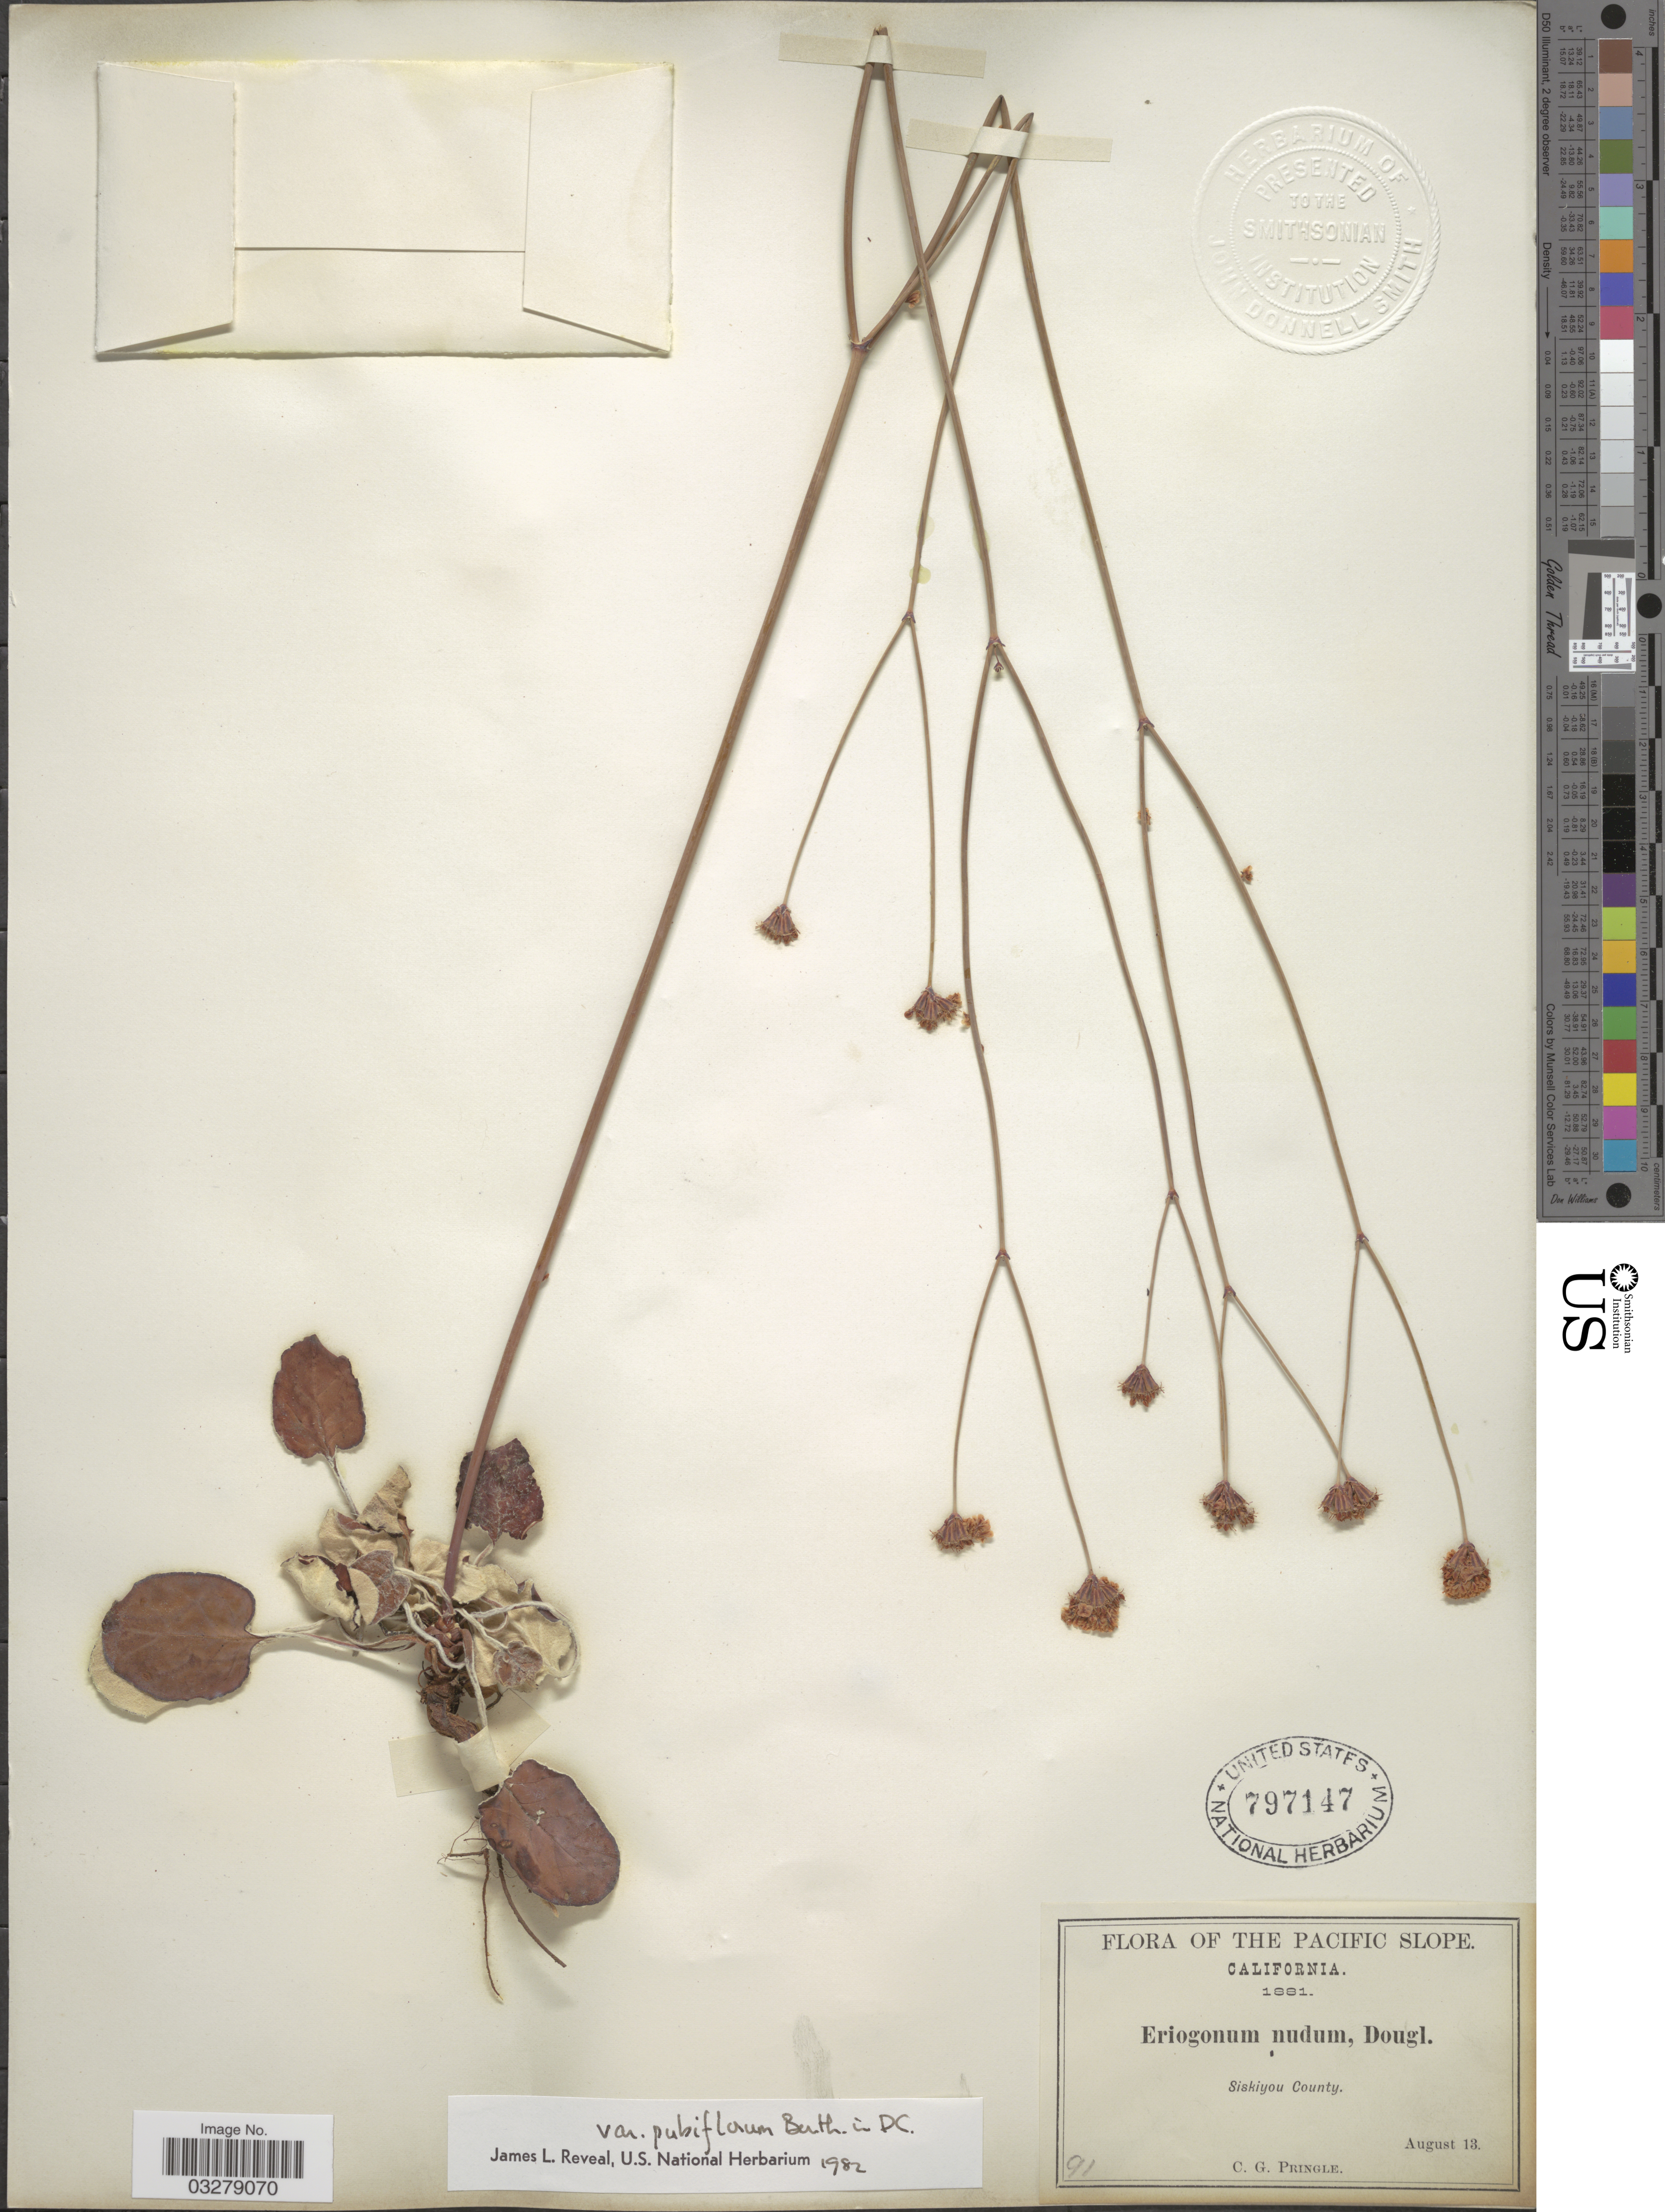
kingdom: Plantae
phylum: Tracheophyta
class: Magnoliopsida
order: Caryophyllales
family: Polygonaceae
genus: Eriogonum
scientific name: Eriogonum nudum var. pubiflorum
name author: Benth. in DC.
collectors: C. G. Pringle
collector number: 91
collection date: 1881-08-13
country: United States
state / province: California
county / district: Siskiyou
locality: The Pacific Slope, Siskiyou County.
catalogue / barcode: US 797147